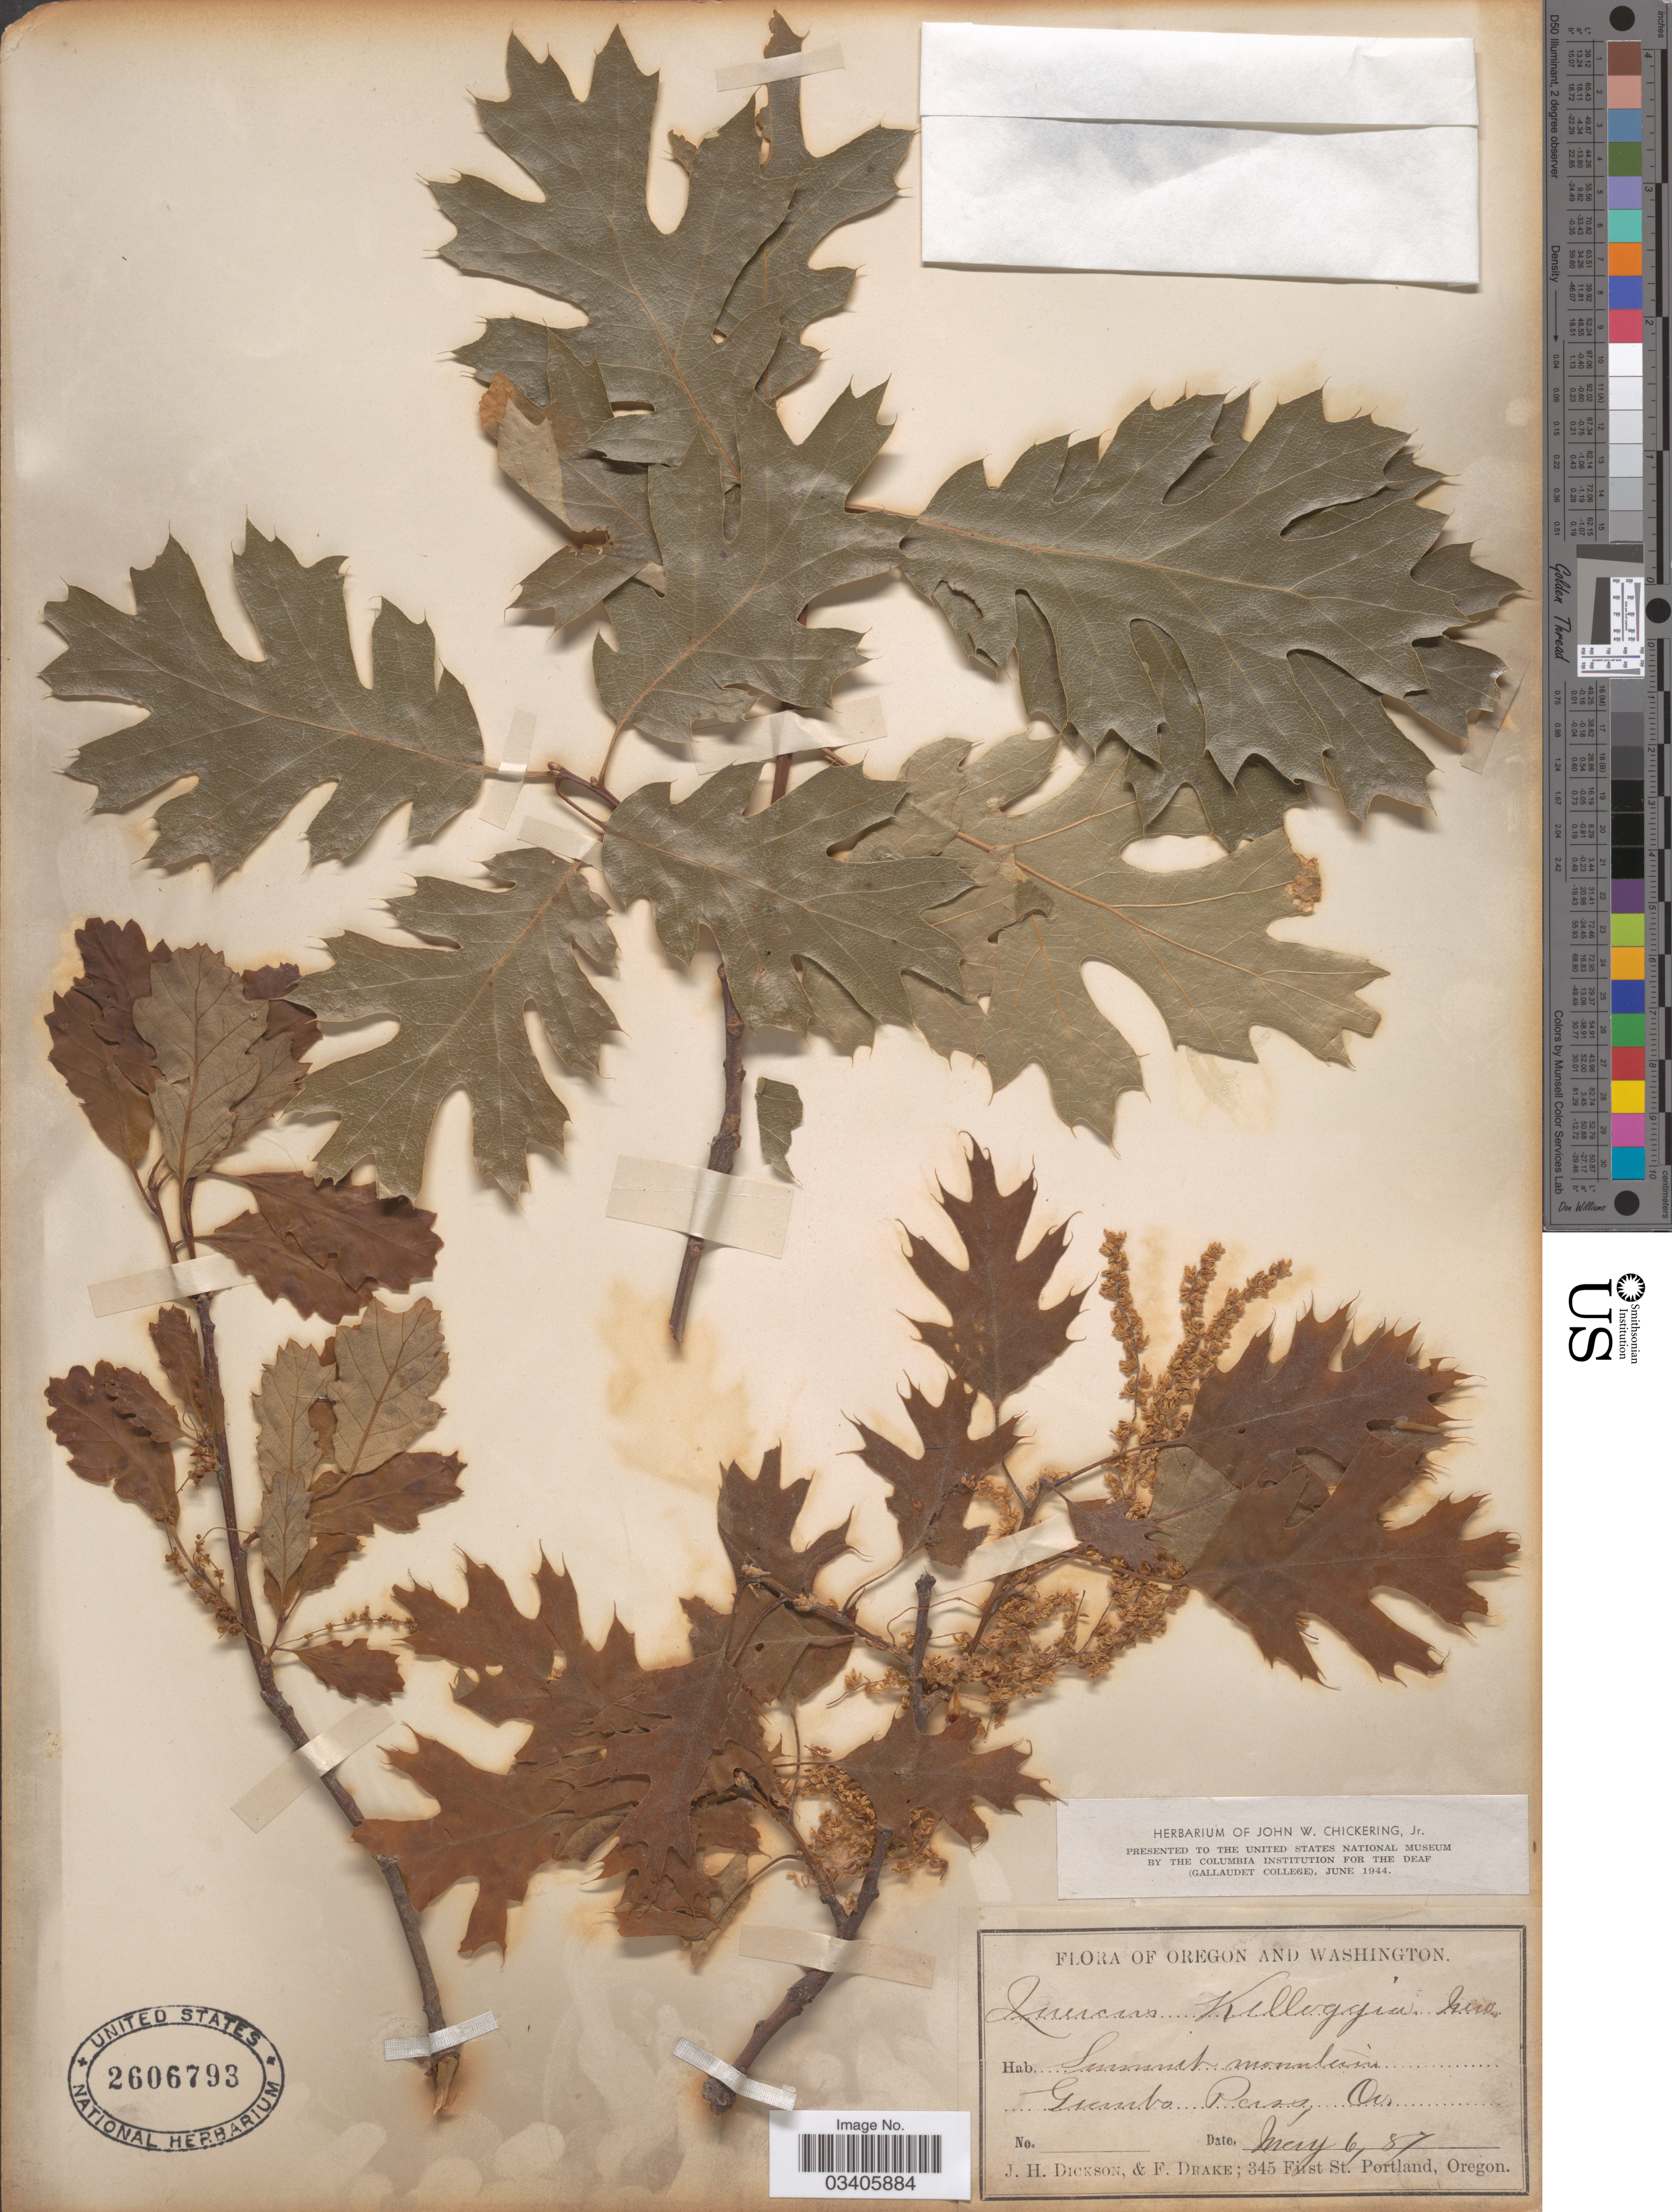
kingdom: Plantae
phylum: Tracheophyta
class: Magnoliopsida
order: Fagales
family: Fagaceae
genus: Quercus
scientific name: Quercus kelloggii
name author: Newb.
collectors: J. Dickson & F. Drake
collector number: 345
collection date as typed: Transcribed d/m/y: 6/5/87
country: United States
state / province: Oregon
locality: Grants Pass.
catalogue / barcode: US 2606793